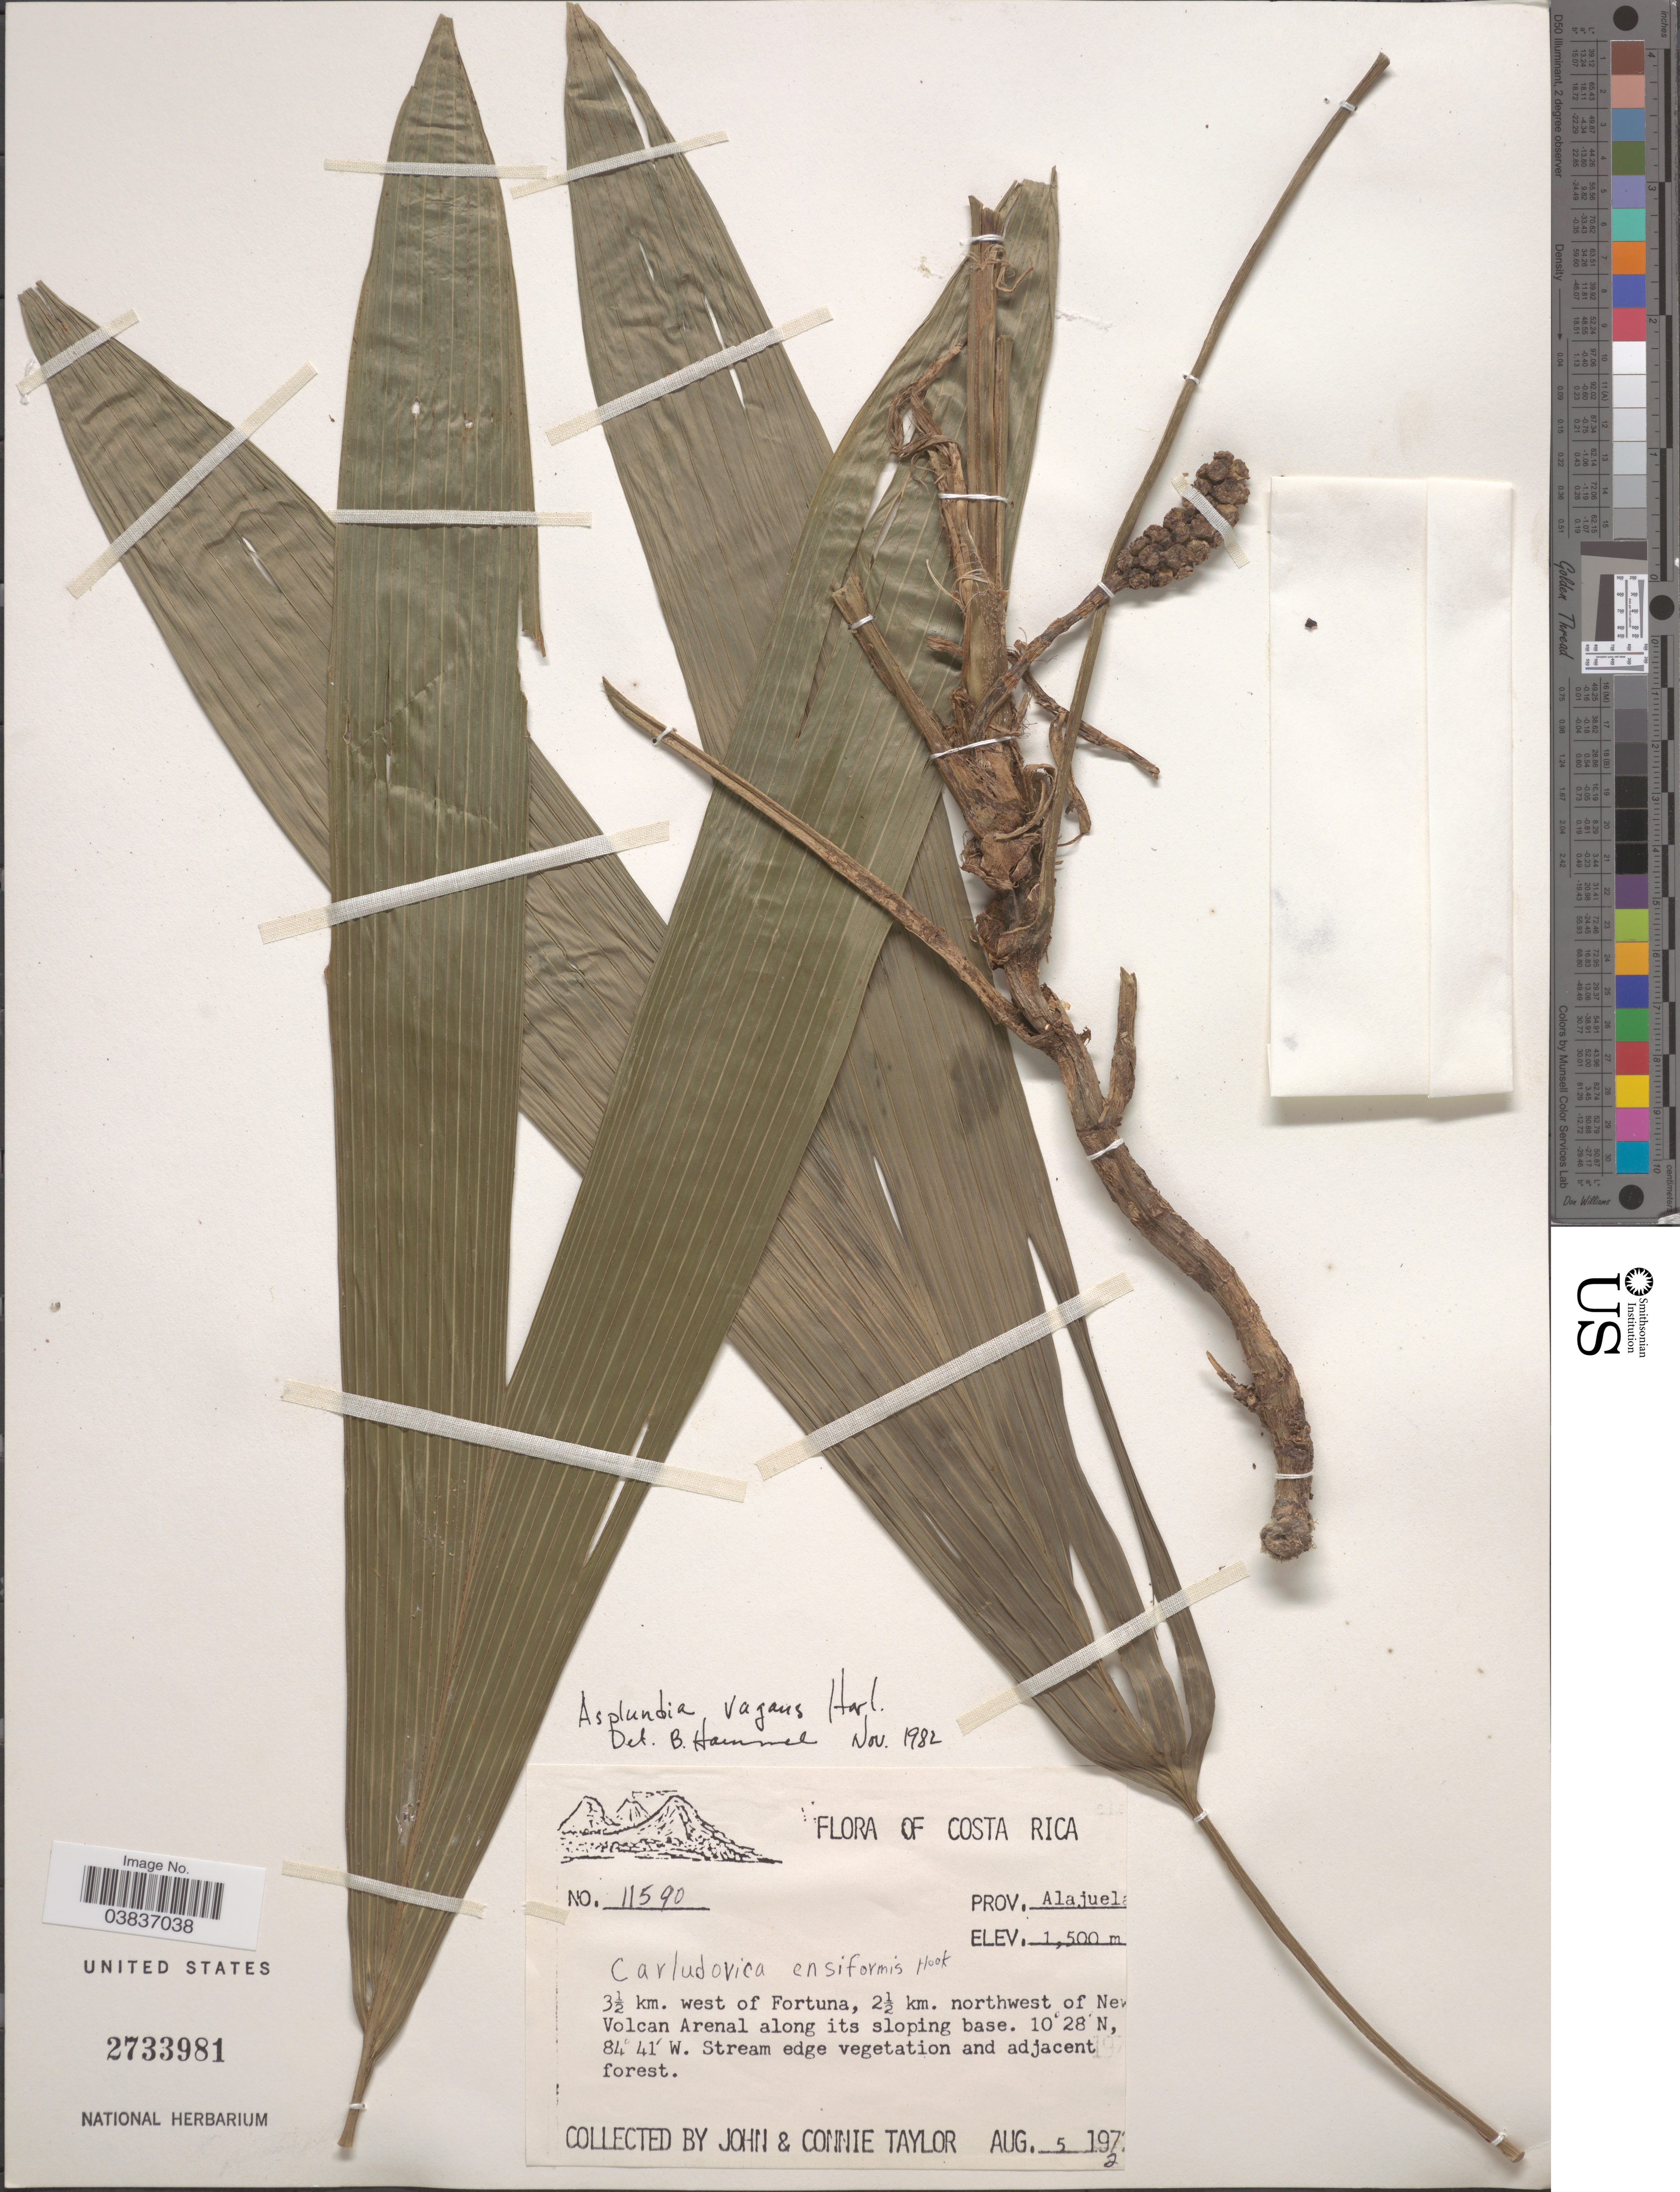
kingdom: Plantae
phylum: Tracheophyta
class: Liliopsida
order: Pandanales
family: Cyclanthaceae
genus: Asplundia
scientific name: Asplundia vagans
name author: Harling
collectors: J. Taylor & C. Taylor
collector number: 11590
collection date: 1972-08-05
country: Costa Rica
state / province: Alajuela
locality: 3½ km. west of Fortuna, 2½ km. northwest of New Volcan Arenal along its sloping base.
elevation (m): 1500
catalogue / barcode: US 2733981